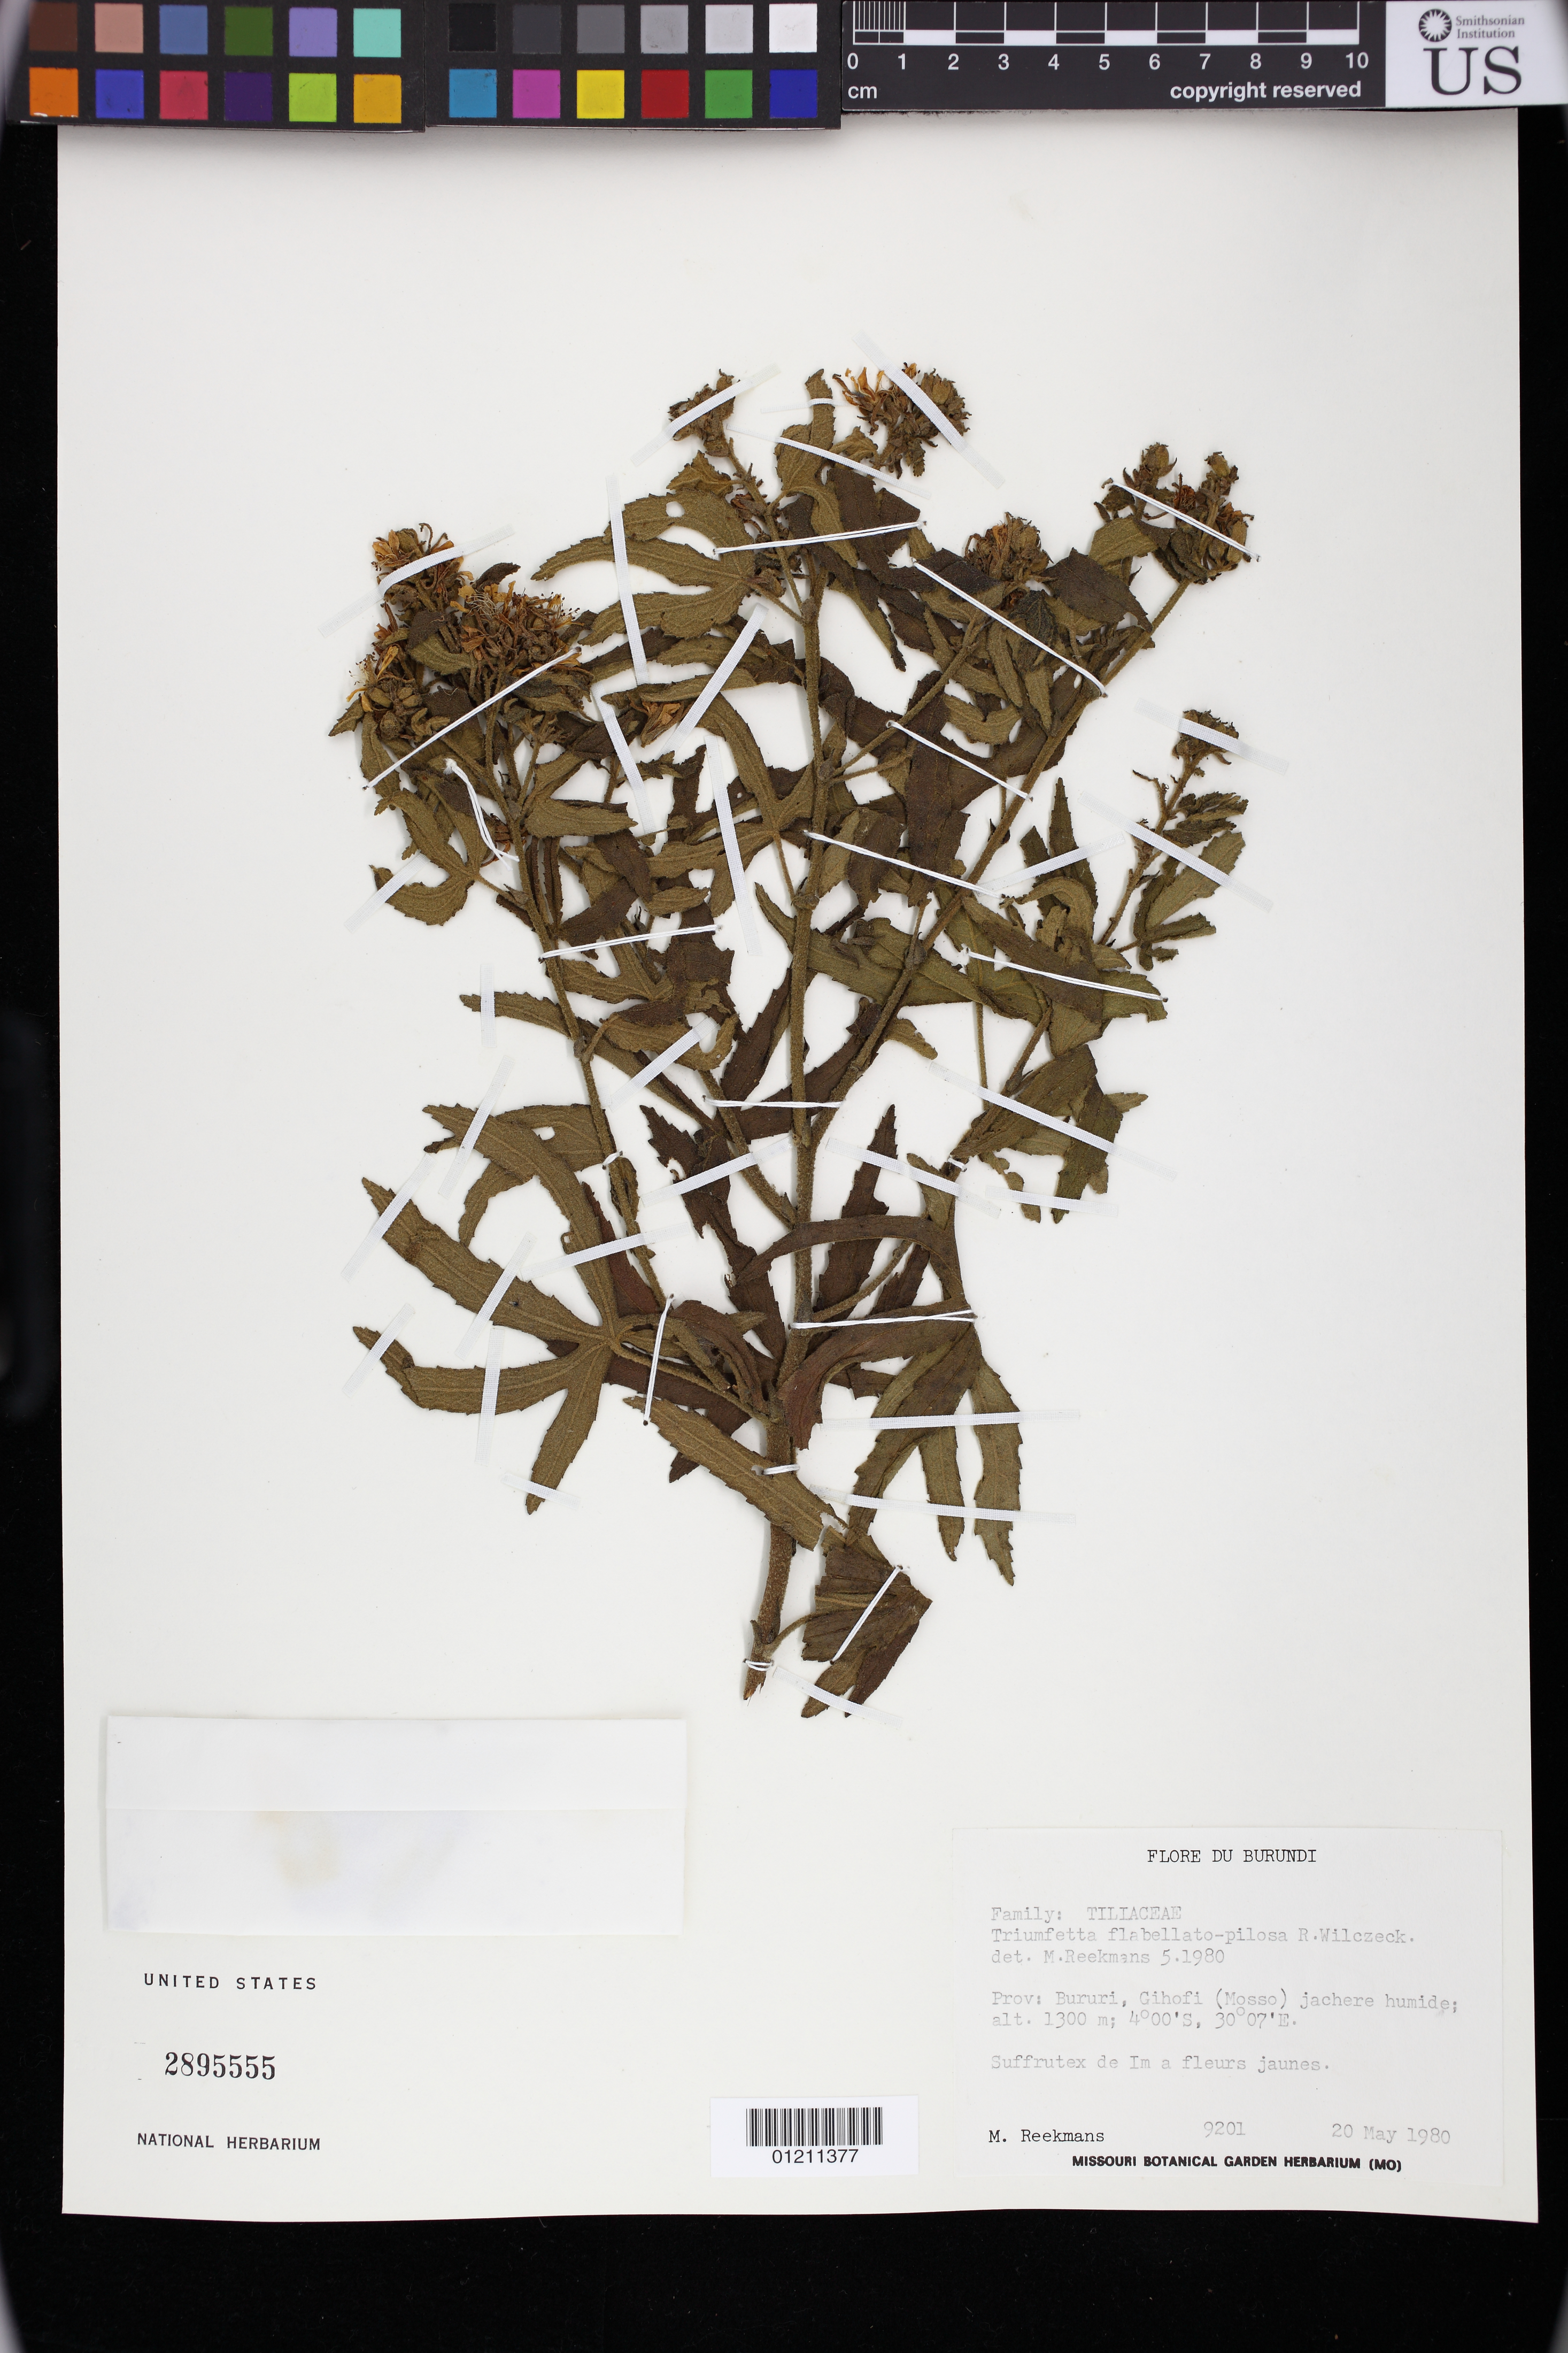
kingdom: Plantae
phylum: Tracheophyta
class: Magnoliopsida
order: Malvales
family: Malvaceae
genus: Triumfetta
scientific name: Triumfetta flabellato-pilosa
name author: R. Wilczek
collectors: M. Reekmans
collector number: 9201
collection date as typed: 20 May 1980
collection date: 1980-05-20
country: Burundi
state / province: Bururi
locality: Prov: Bururi, Gihifi (Mosso)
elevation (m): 1300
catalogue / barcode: US 2895555